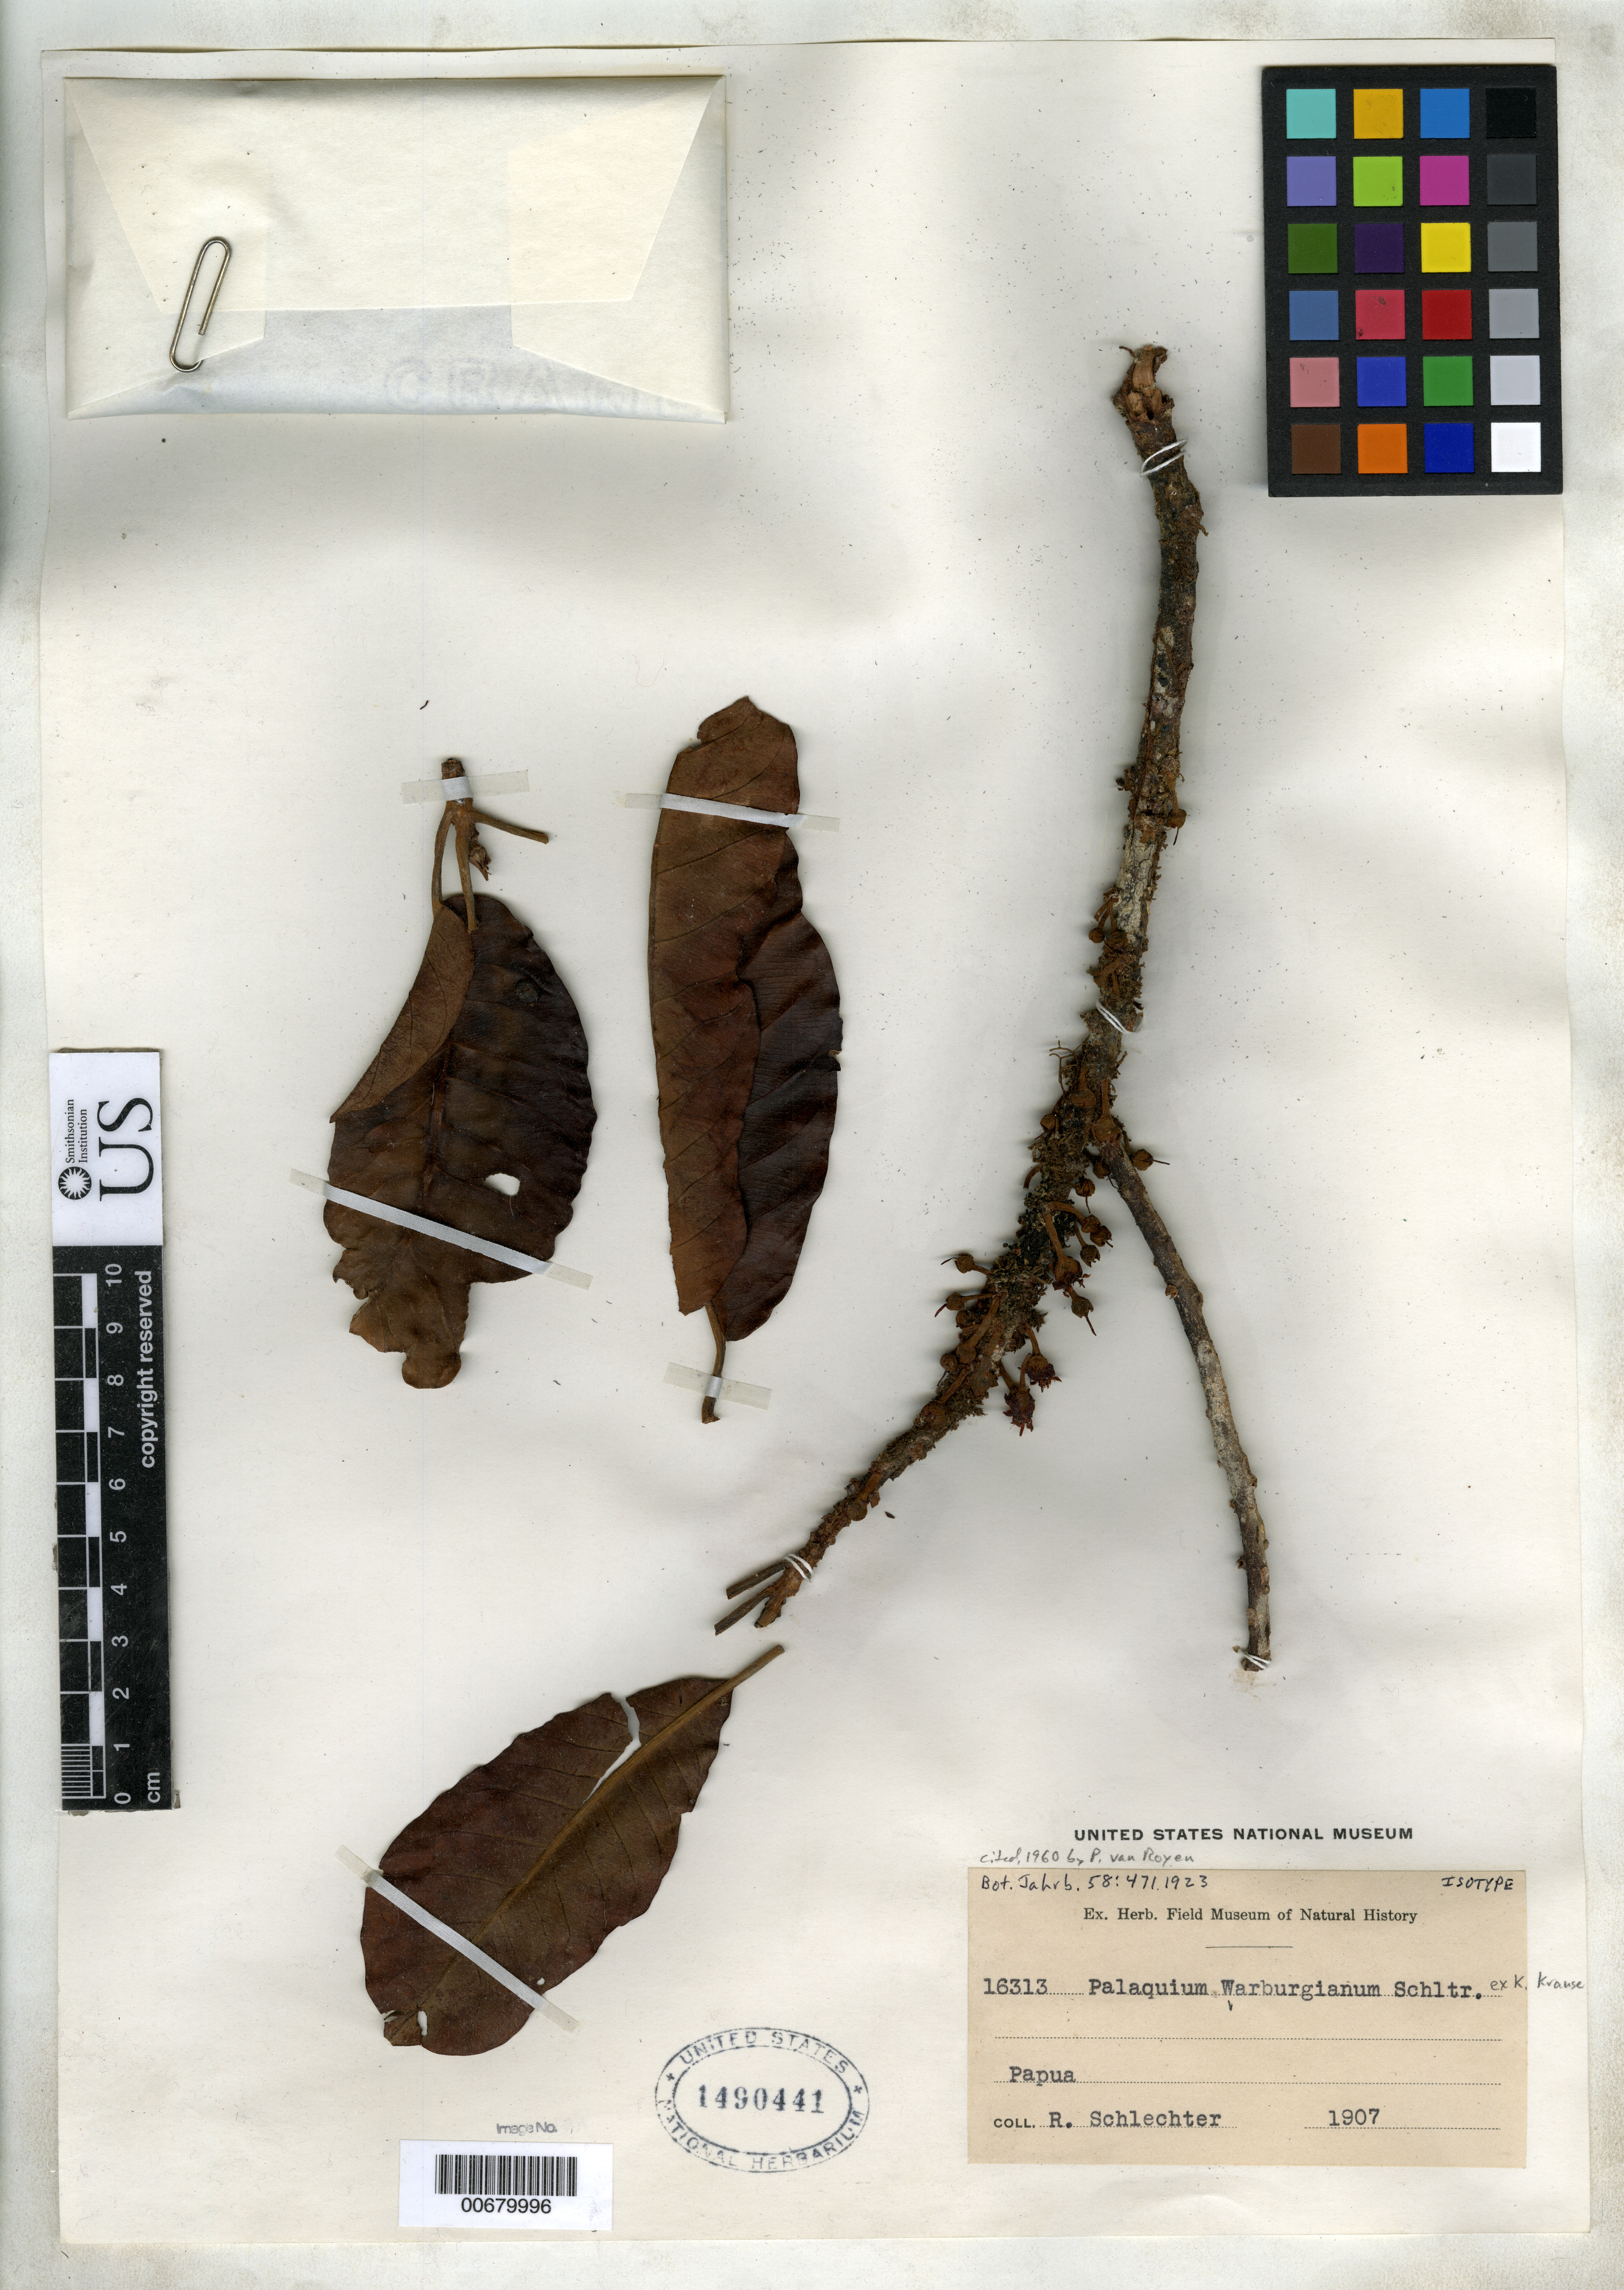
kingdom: Plantae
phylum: Tracheophyta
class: Magnoliopsida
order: Ericales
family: Sapotaceae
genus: Palaquium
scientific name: Palaquium warburgianum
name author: Schltr. ex K. Krause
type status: Isotype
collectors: F. R. R. Schlechter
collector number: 16313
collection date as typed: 1907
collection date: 1907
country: Papua New Guinea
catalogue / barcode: US 1490441